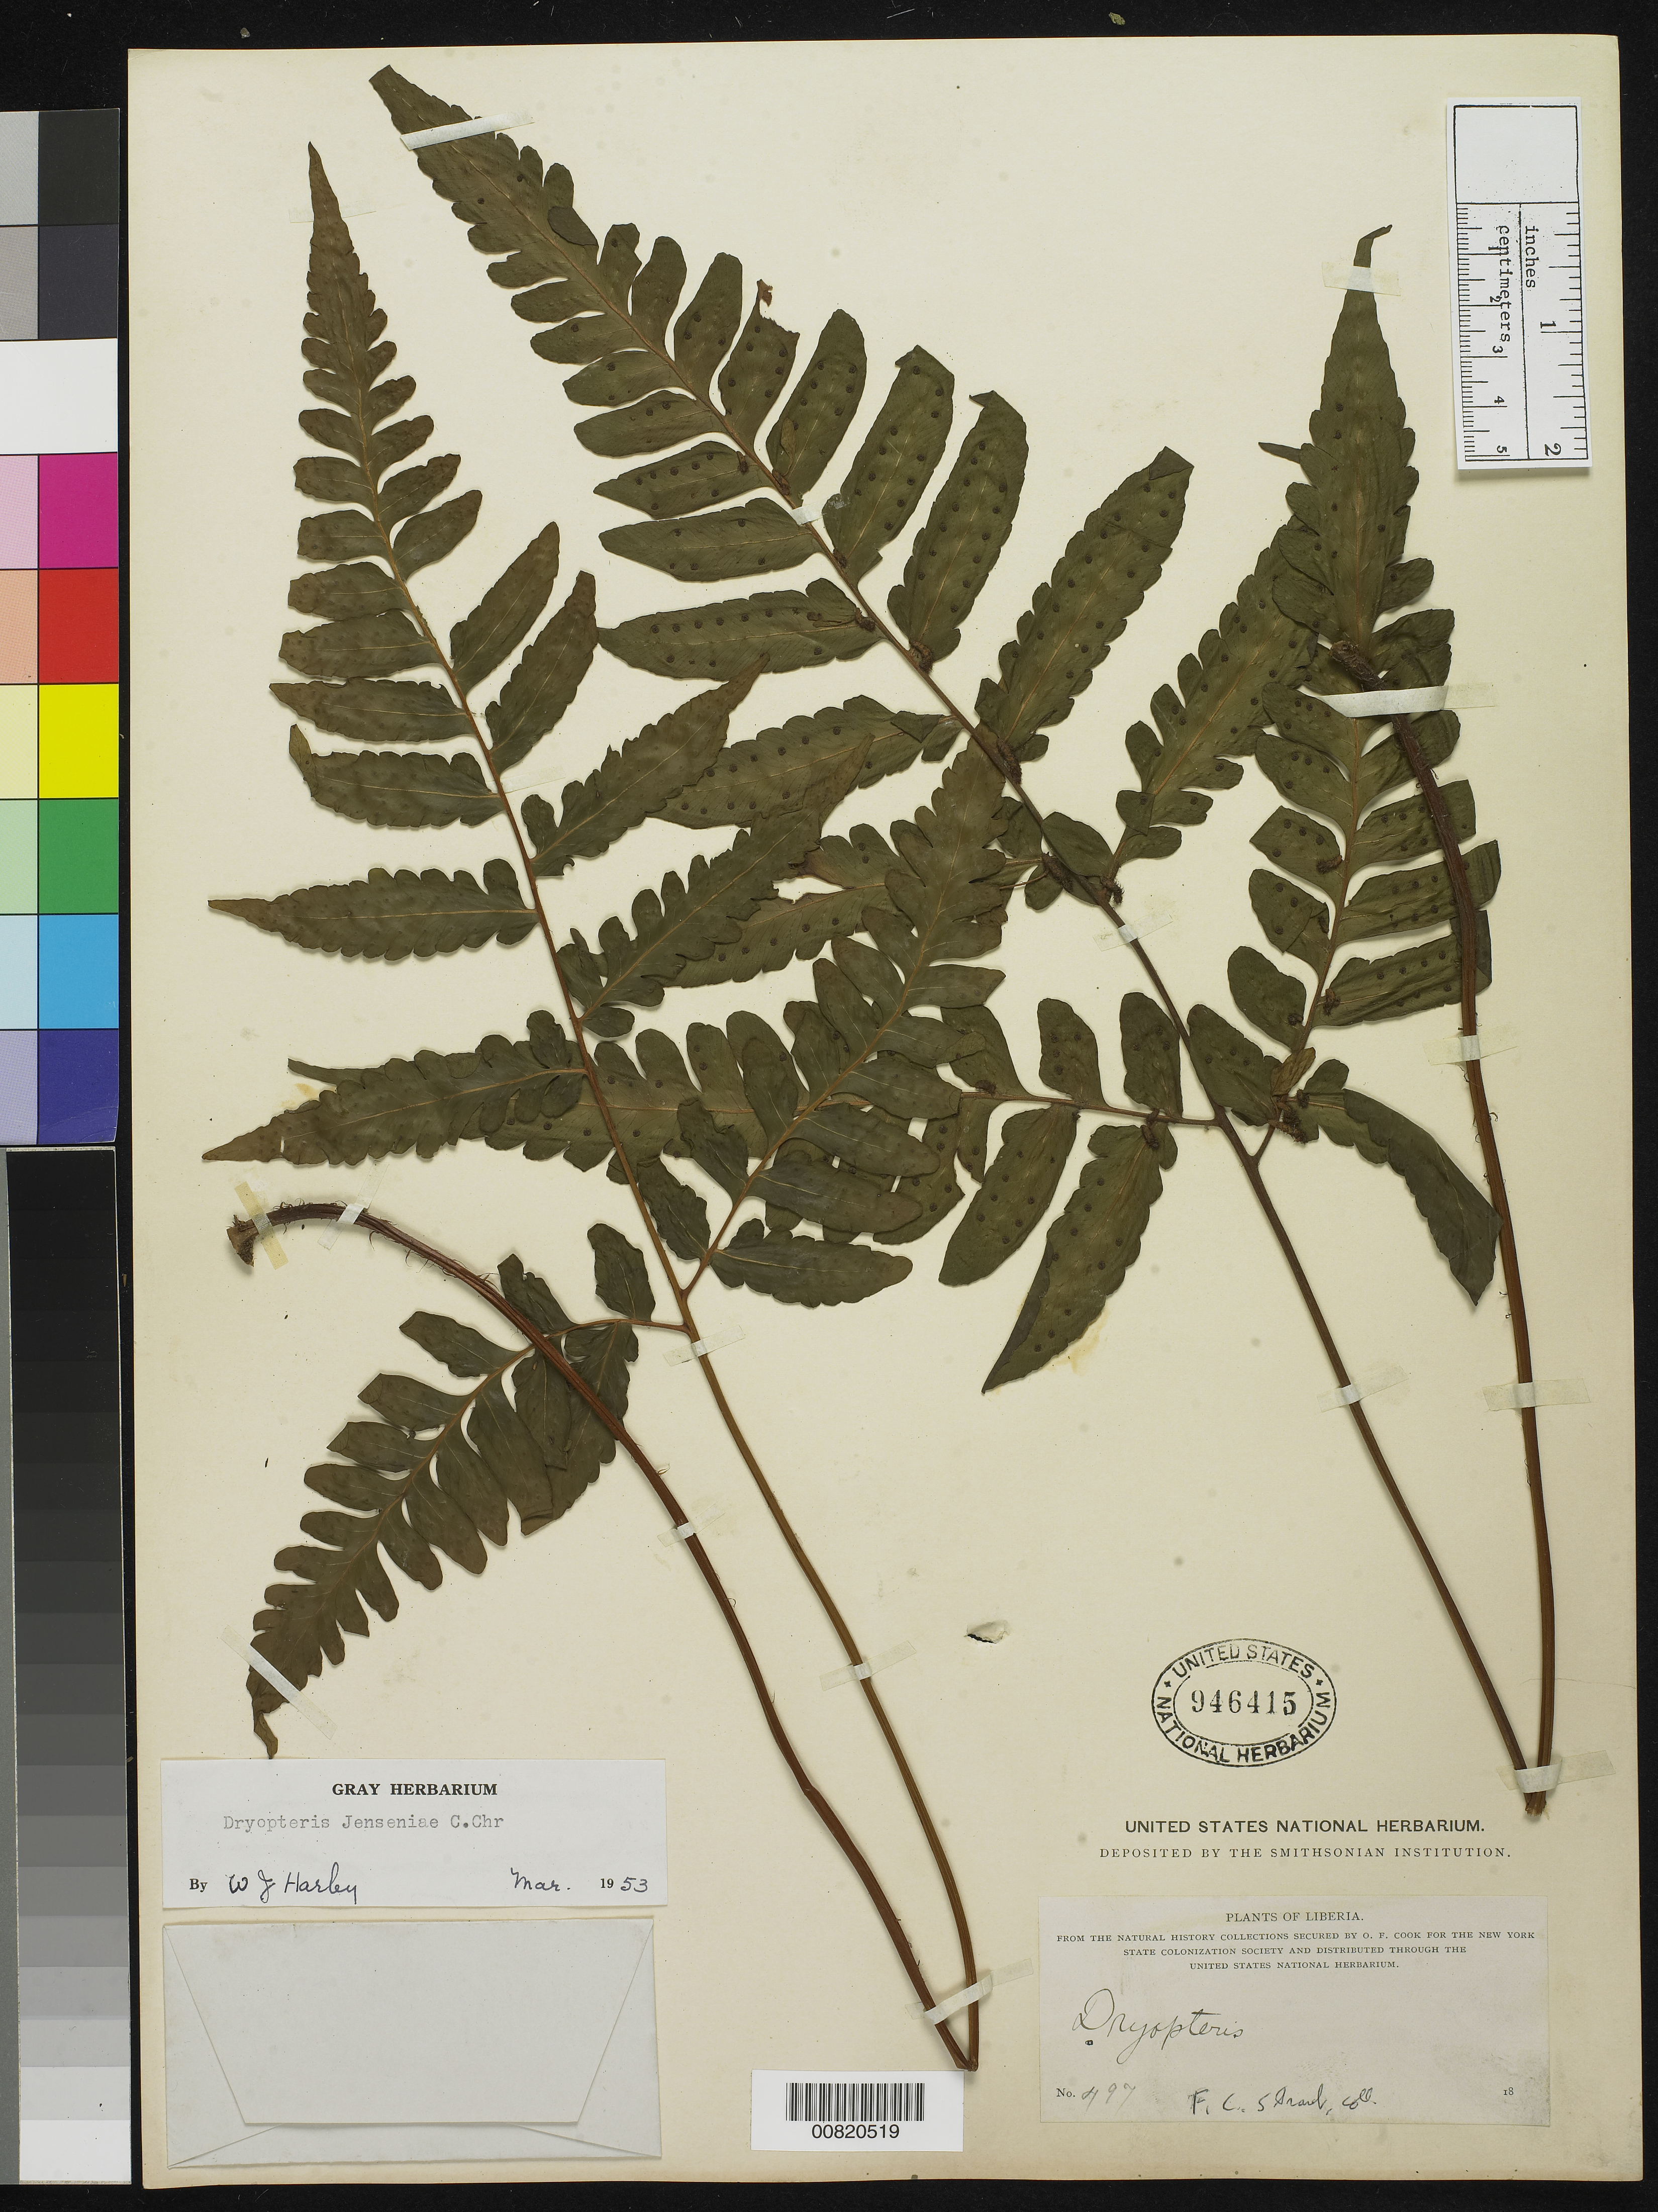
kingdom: Plantae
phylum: Tracheophyta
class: Polypodiopsida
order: Polypodiales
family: Tectariaceae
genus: Triplophyllum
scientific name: Triplophyllum jenseniae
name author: (C. Chr.)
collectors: F. Straub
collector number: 497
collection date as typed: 18--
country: Liberia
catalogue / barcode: US 946415